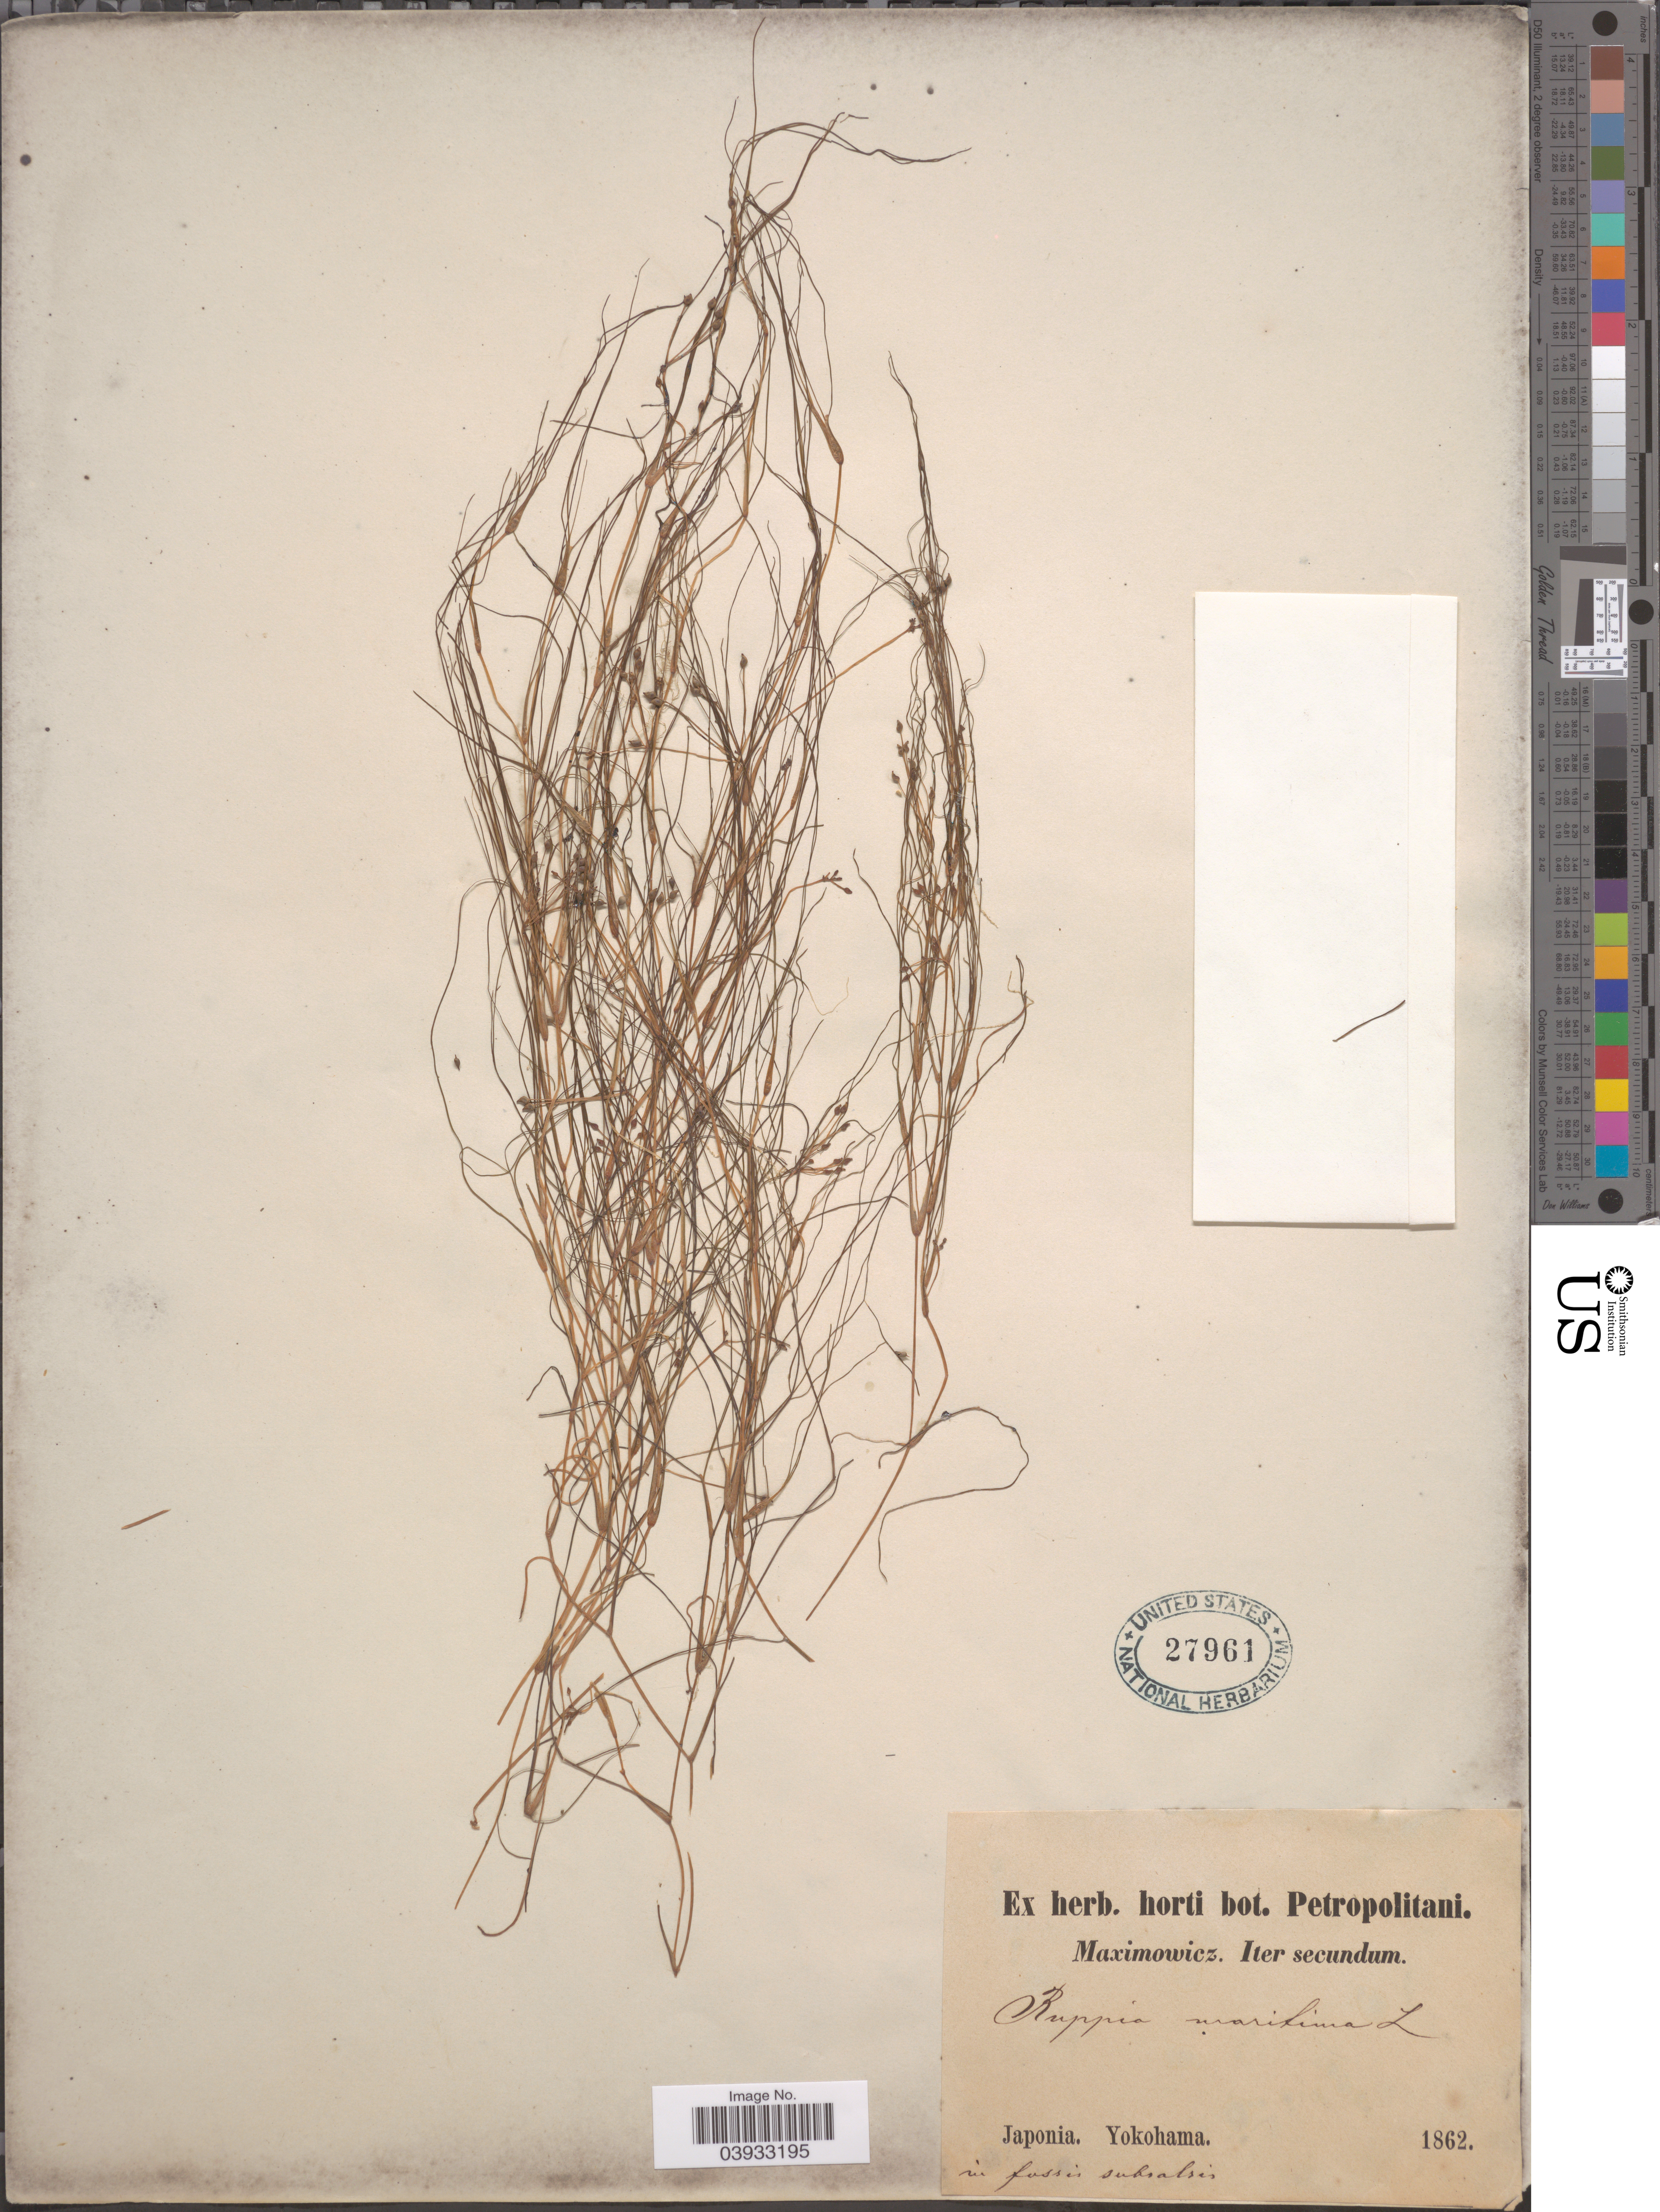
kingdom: Plantae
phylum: Tracheophyta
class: Liliopsida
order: Alismatales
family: Ruppiaceae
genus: Ruppia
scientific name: Ruppia maritima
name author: L.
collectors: -. Maximowicz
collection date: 1862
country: Japan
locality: Yokohama.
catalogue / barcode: US 27961